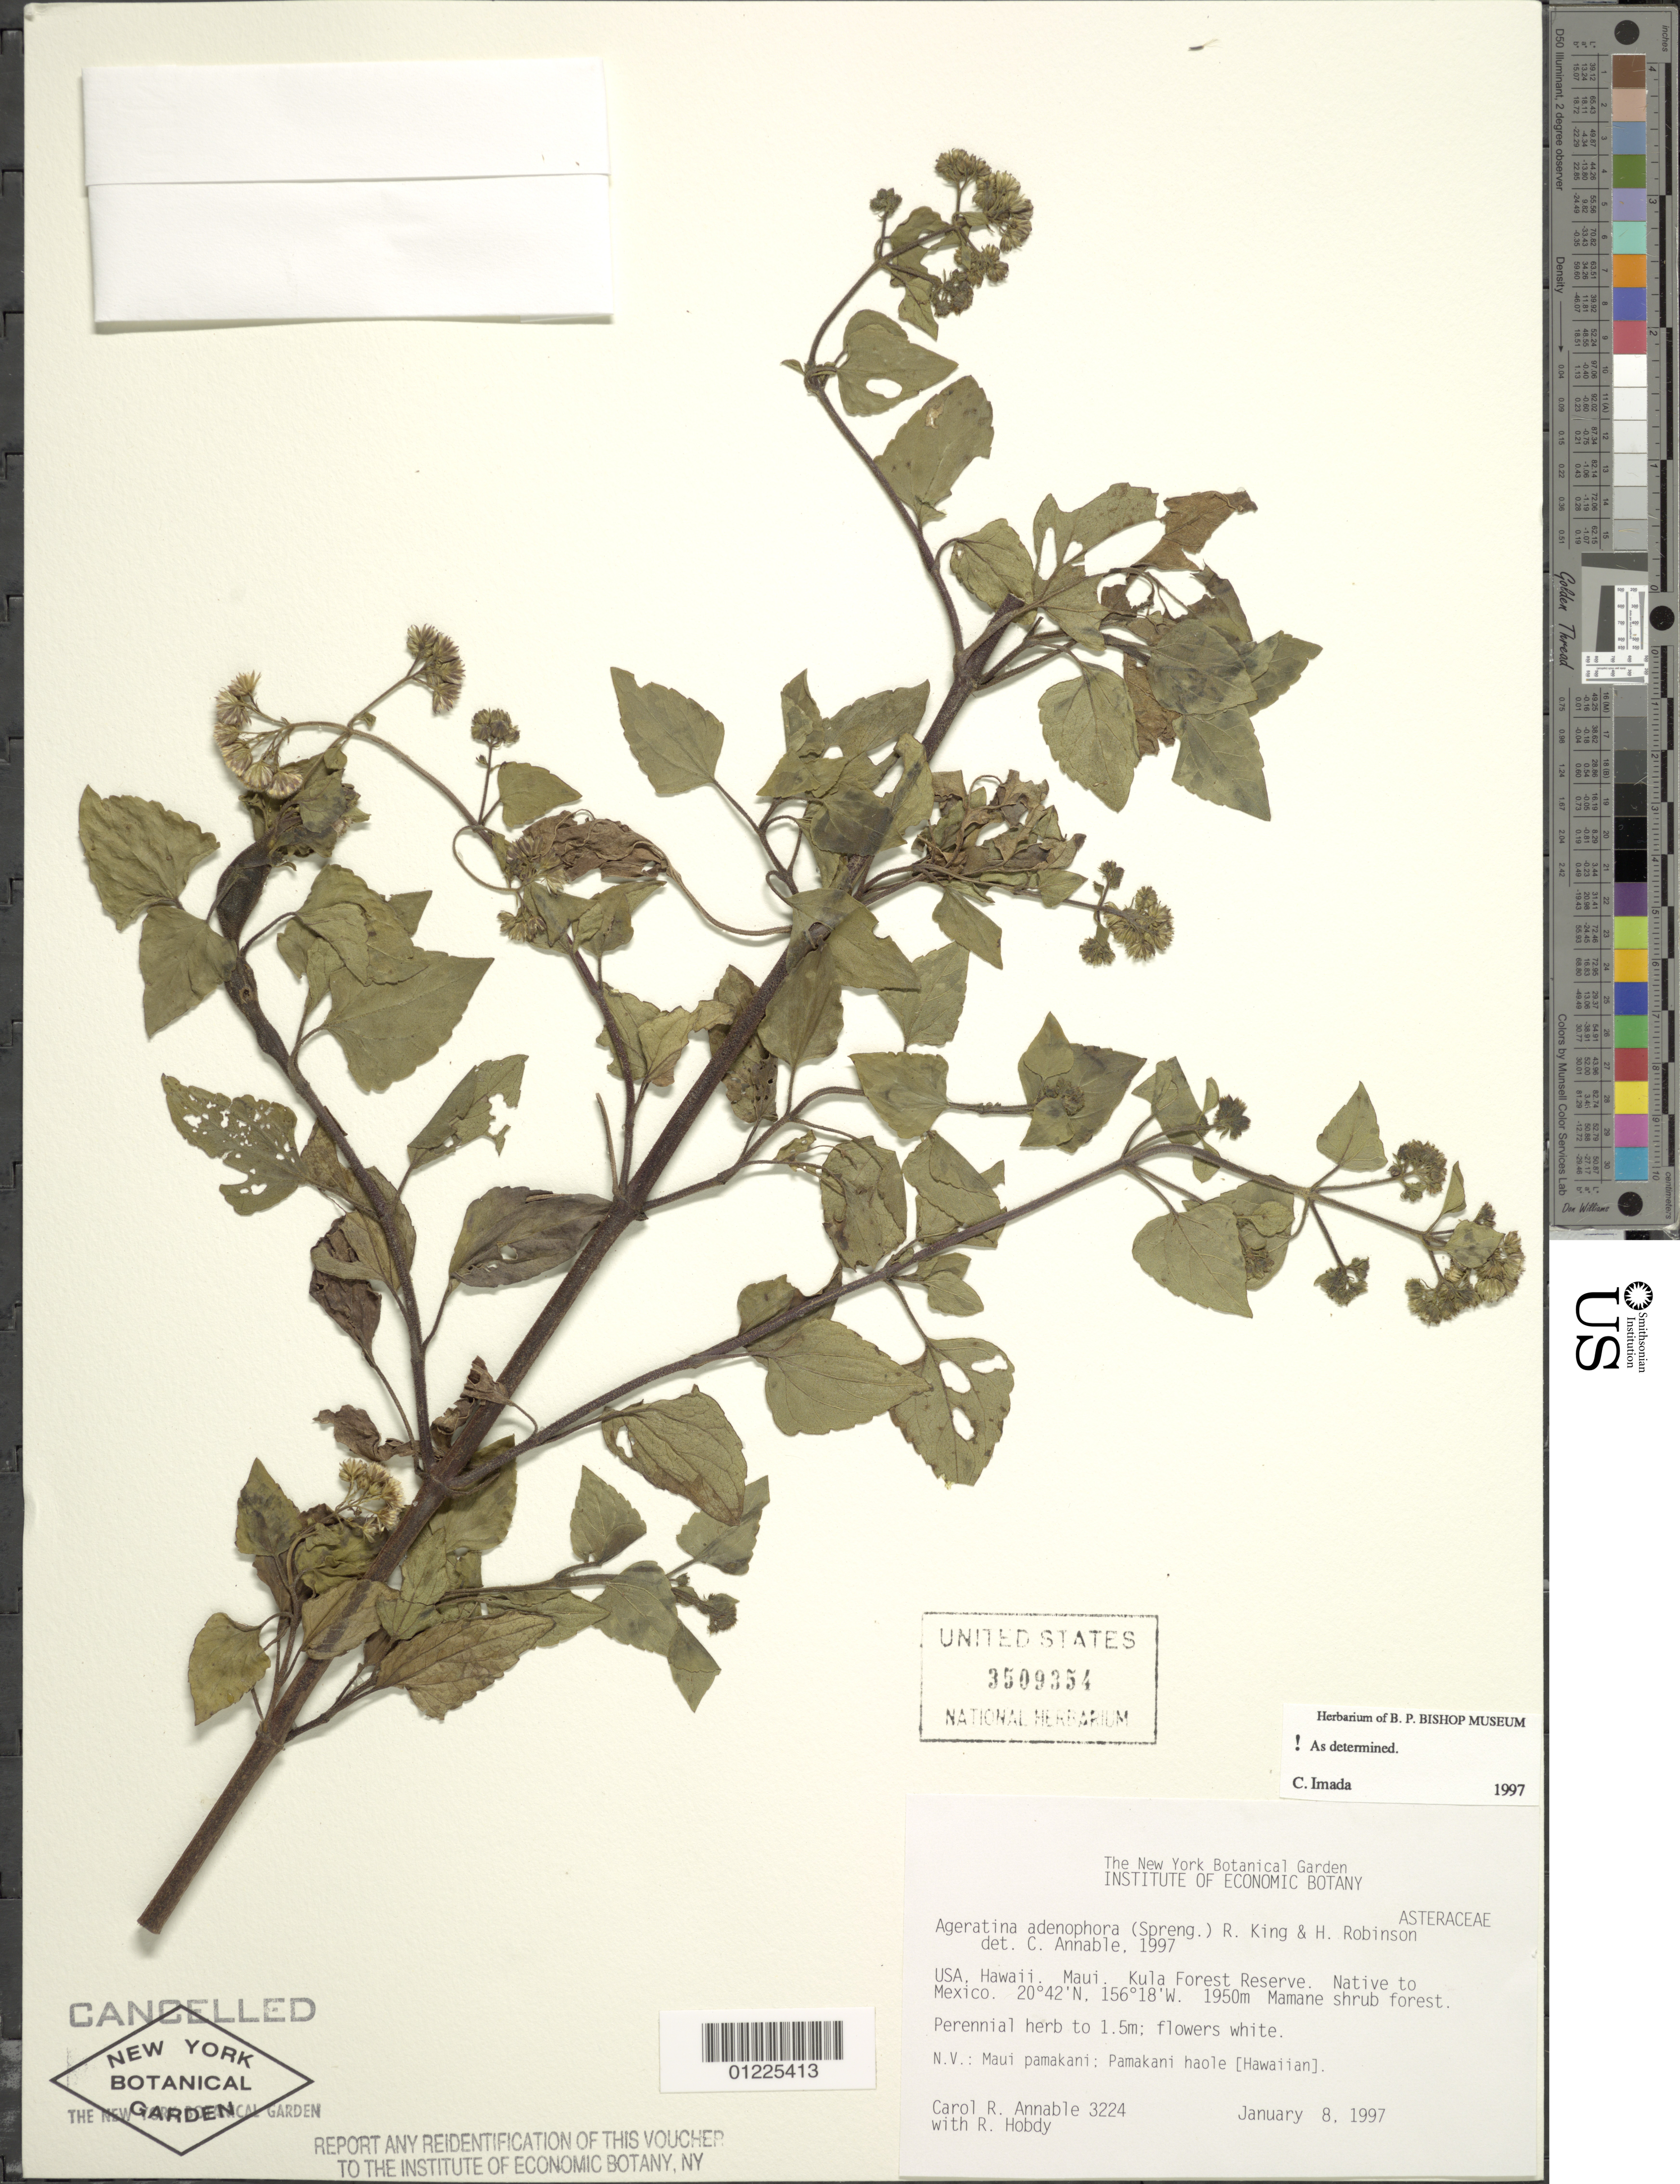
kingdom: Plantae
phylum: Tracheophyta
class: Magnoliopsida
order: Asterales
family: Asteraceae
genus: Ageratina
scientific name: Ageratina adenophora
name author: (Spreng.) R.M. King & H. Rob.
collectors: C. R. Annable & R. Hobdy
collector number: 3224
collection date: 1997-01-08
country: United States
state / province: Hawaii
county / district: Maui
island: Maui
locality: Kula Forest Reserve.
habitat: Mamane shrub forest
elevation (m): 1950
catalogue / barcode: US 3509354